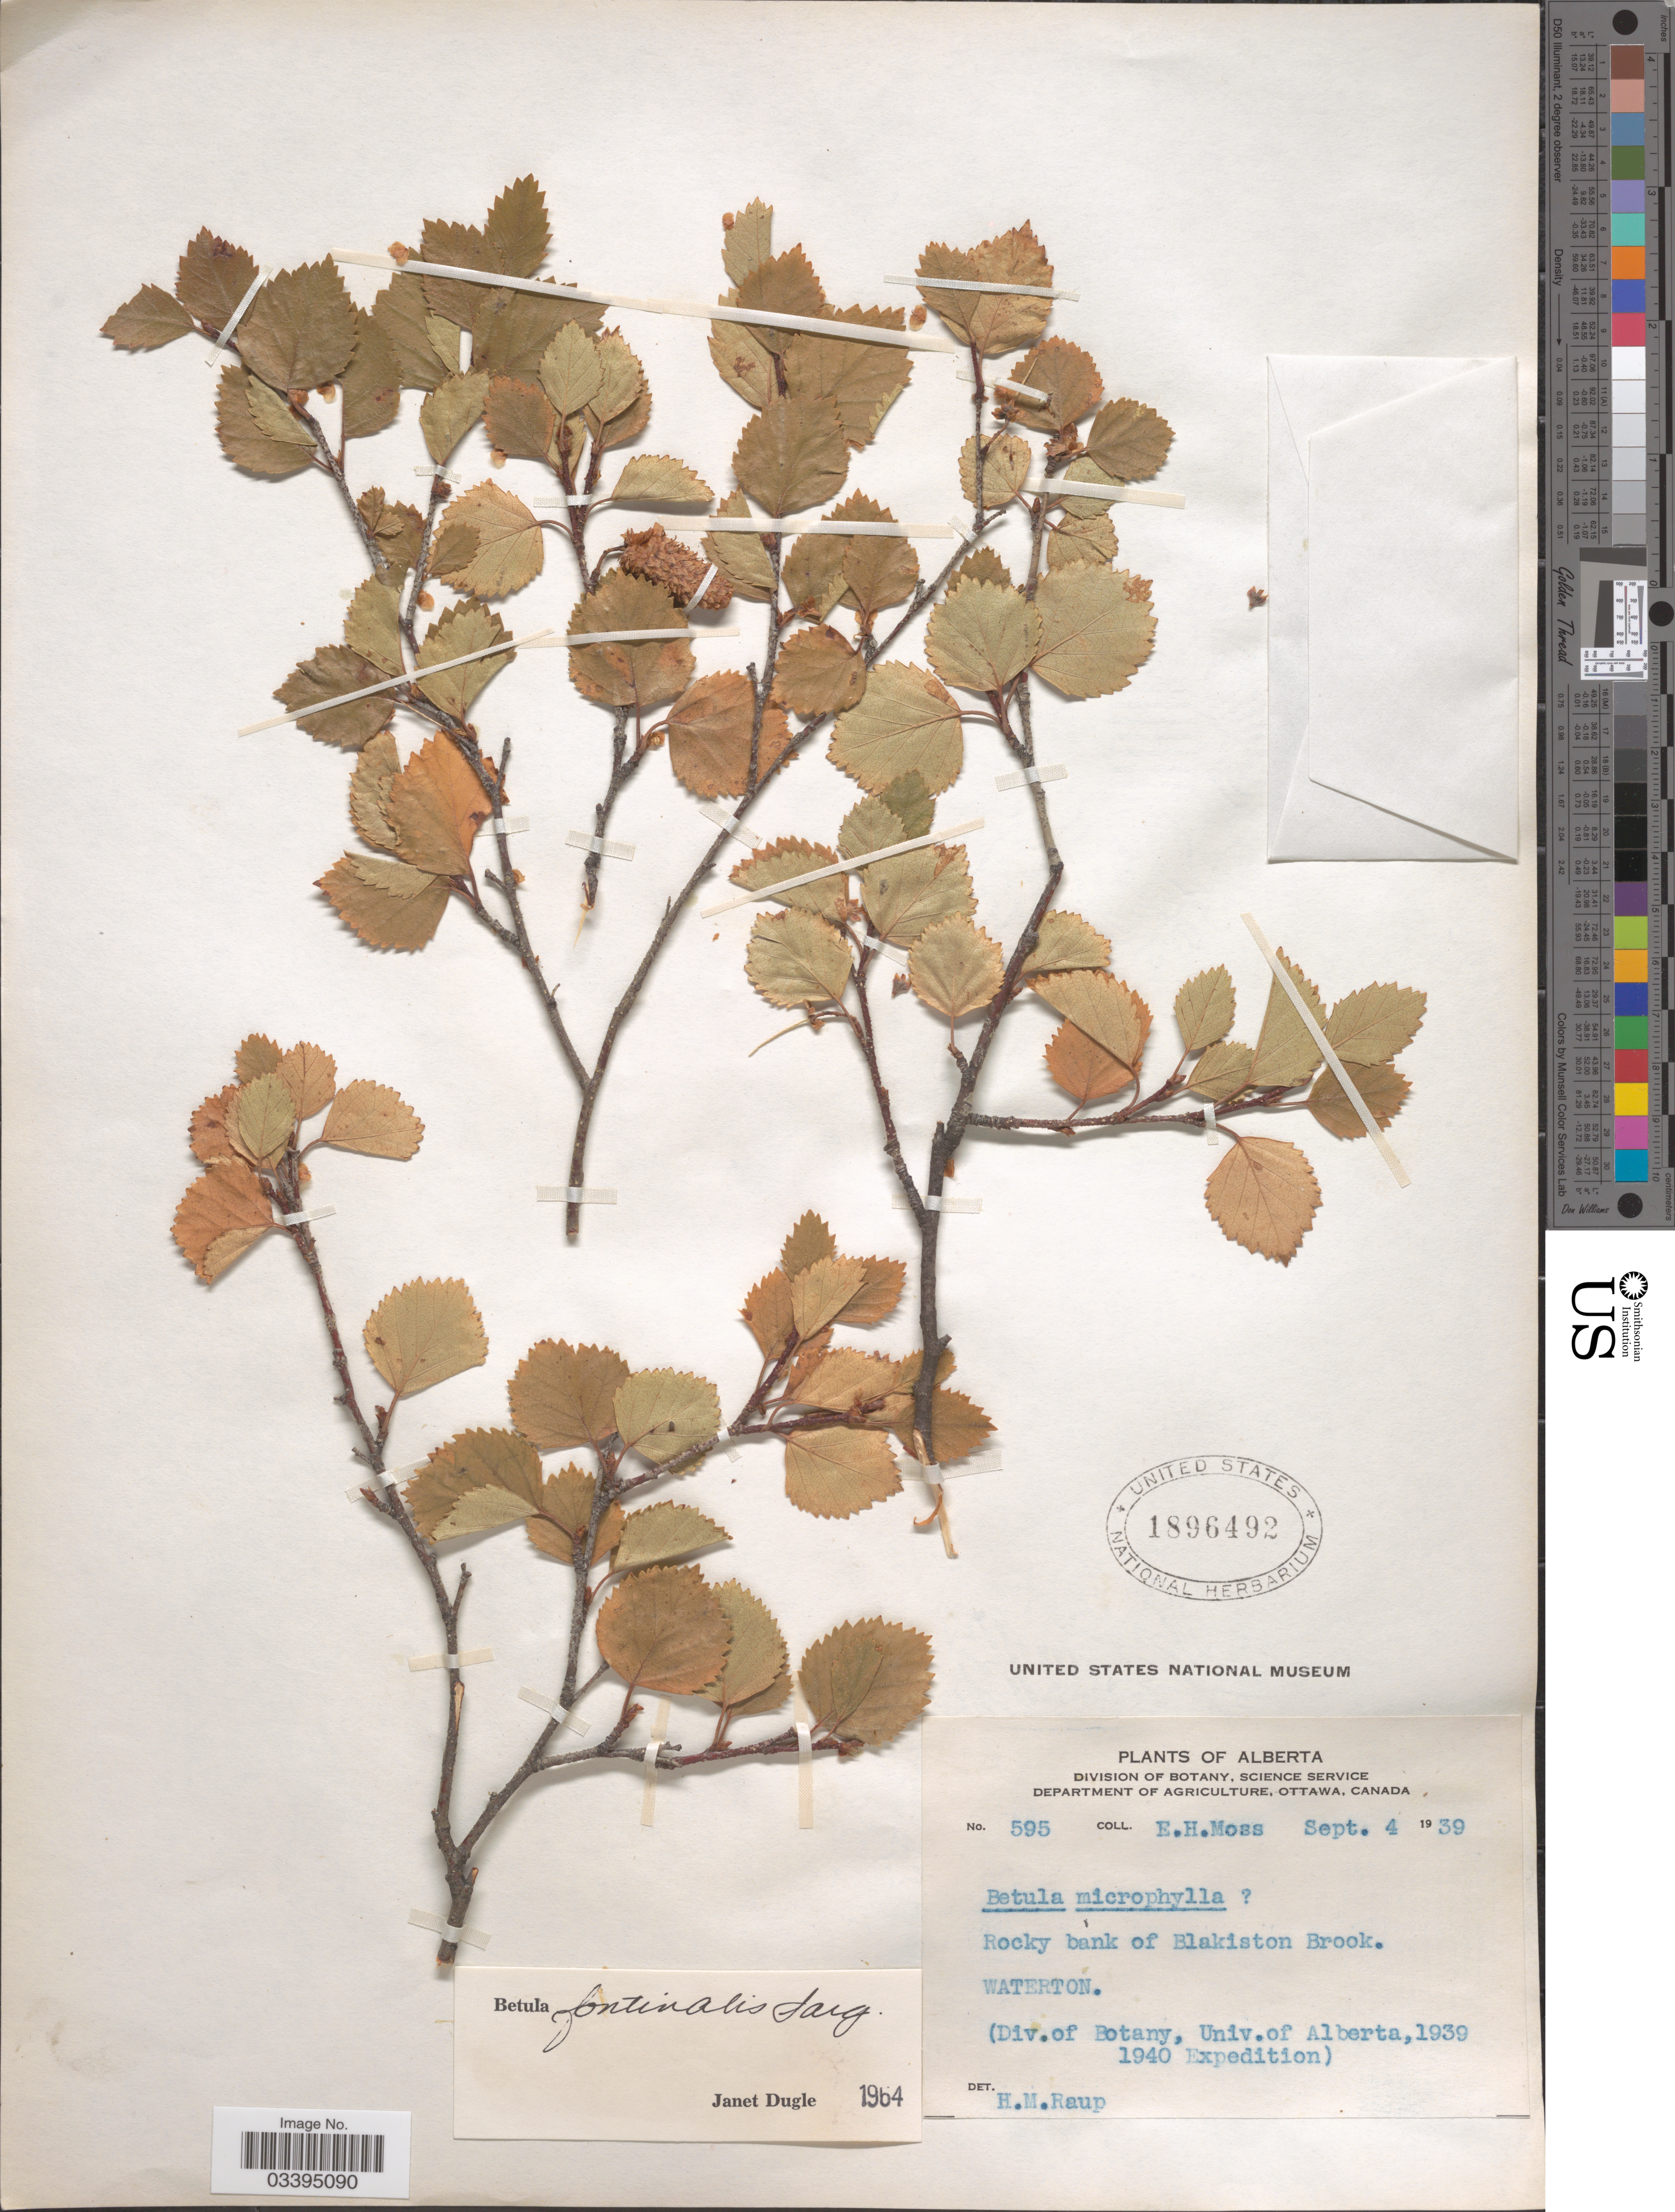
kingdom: Plantae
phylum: Tracheophyta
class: Magnoliopsida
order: Fagales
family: Betulaceae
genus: Betula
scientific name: Betula fontinalis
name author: Sarg.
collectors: E. Moss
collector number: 595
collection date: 1939-09-04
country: Canada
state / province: Alberta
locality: Rocky bank of Blakiston Brook. Waterton.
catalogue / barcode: US 1896492